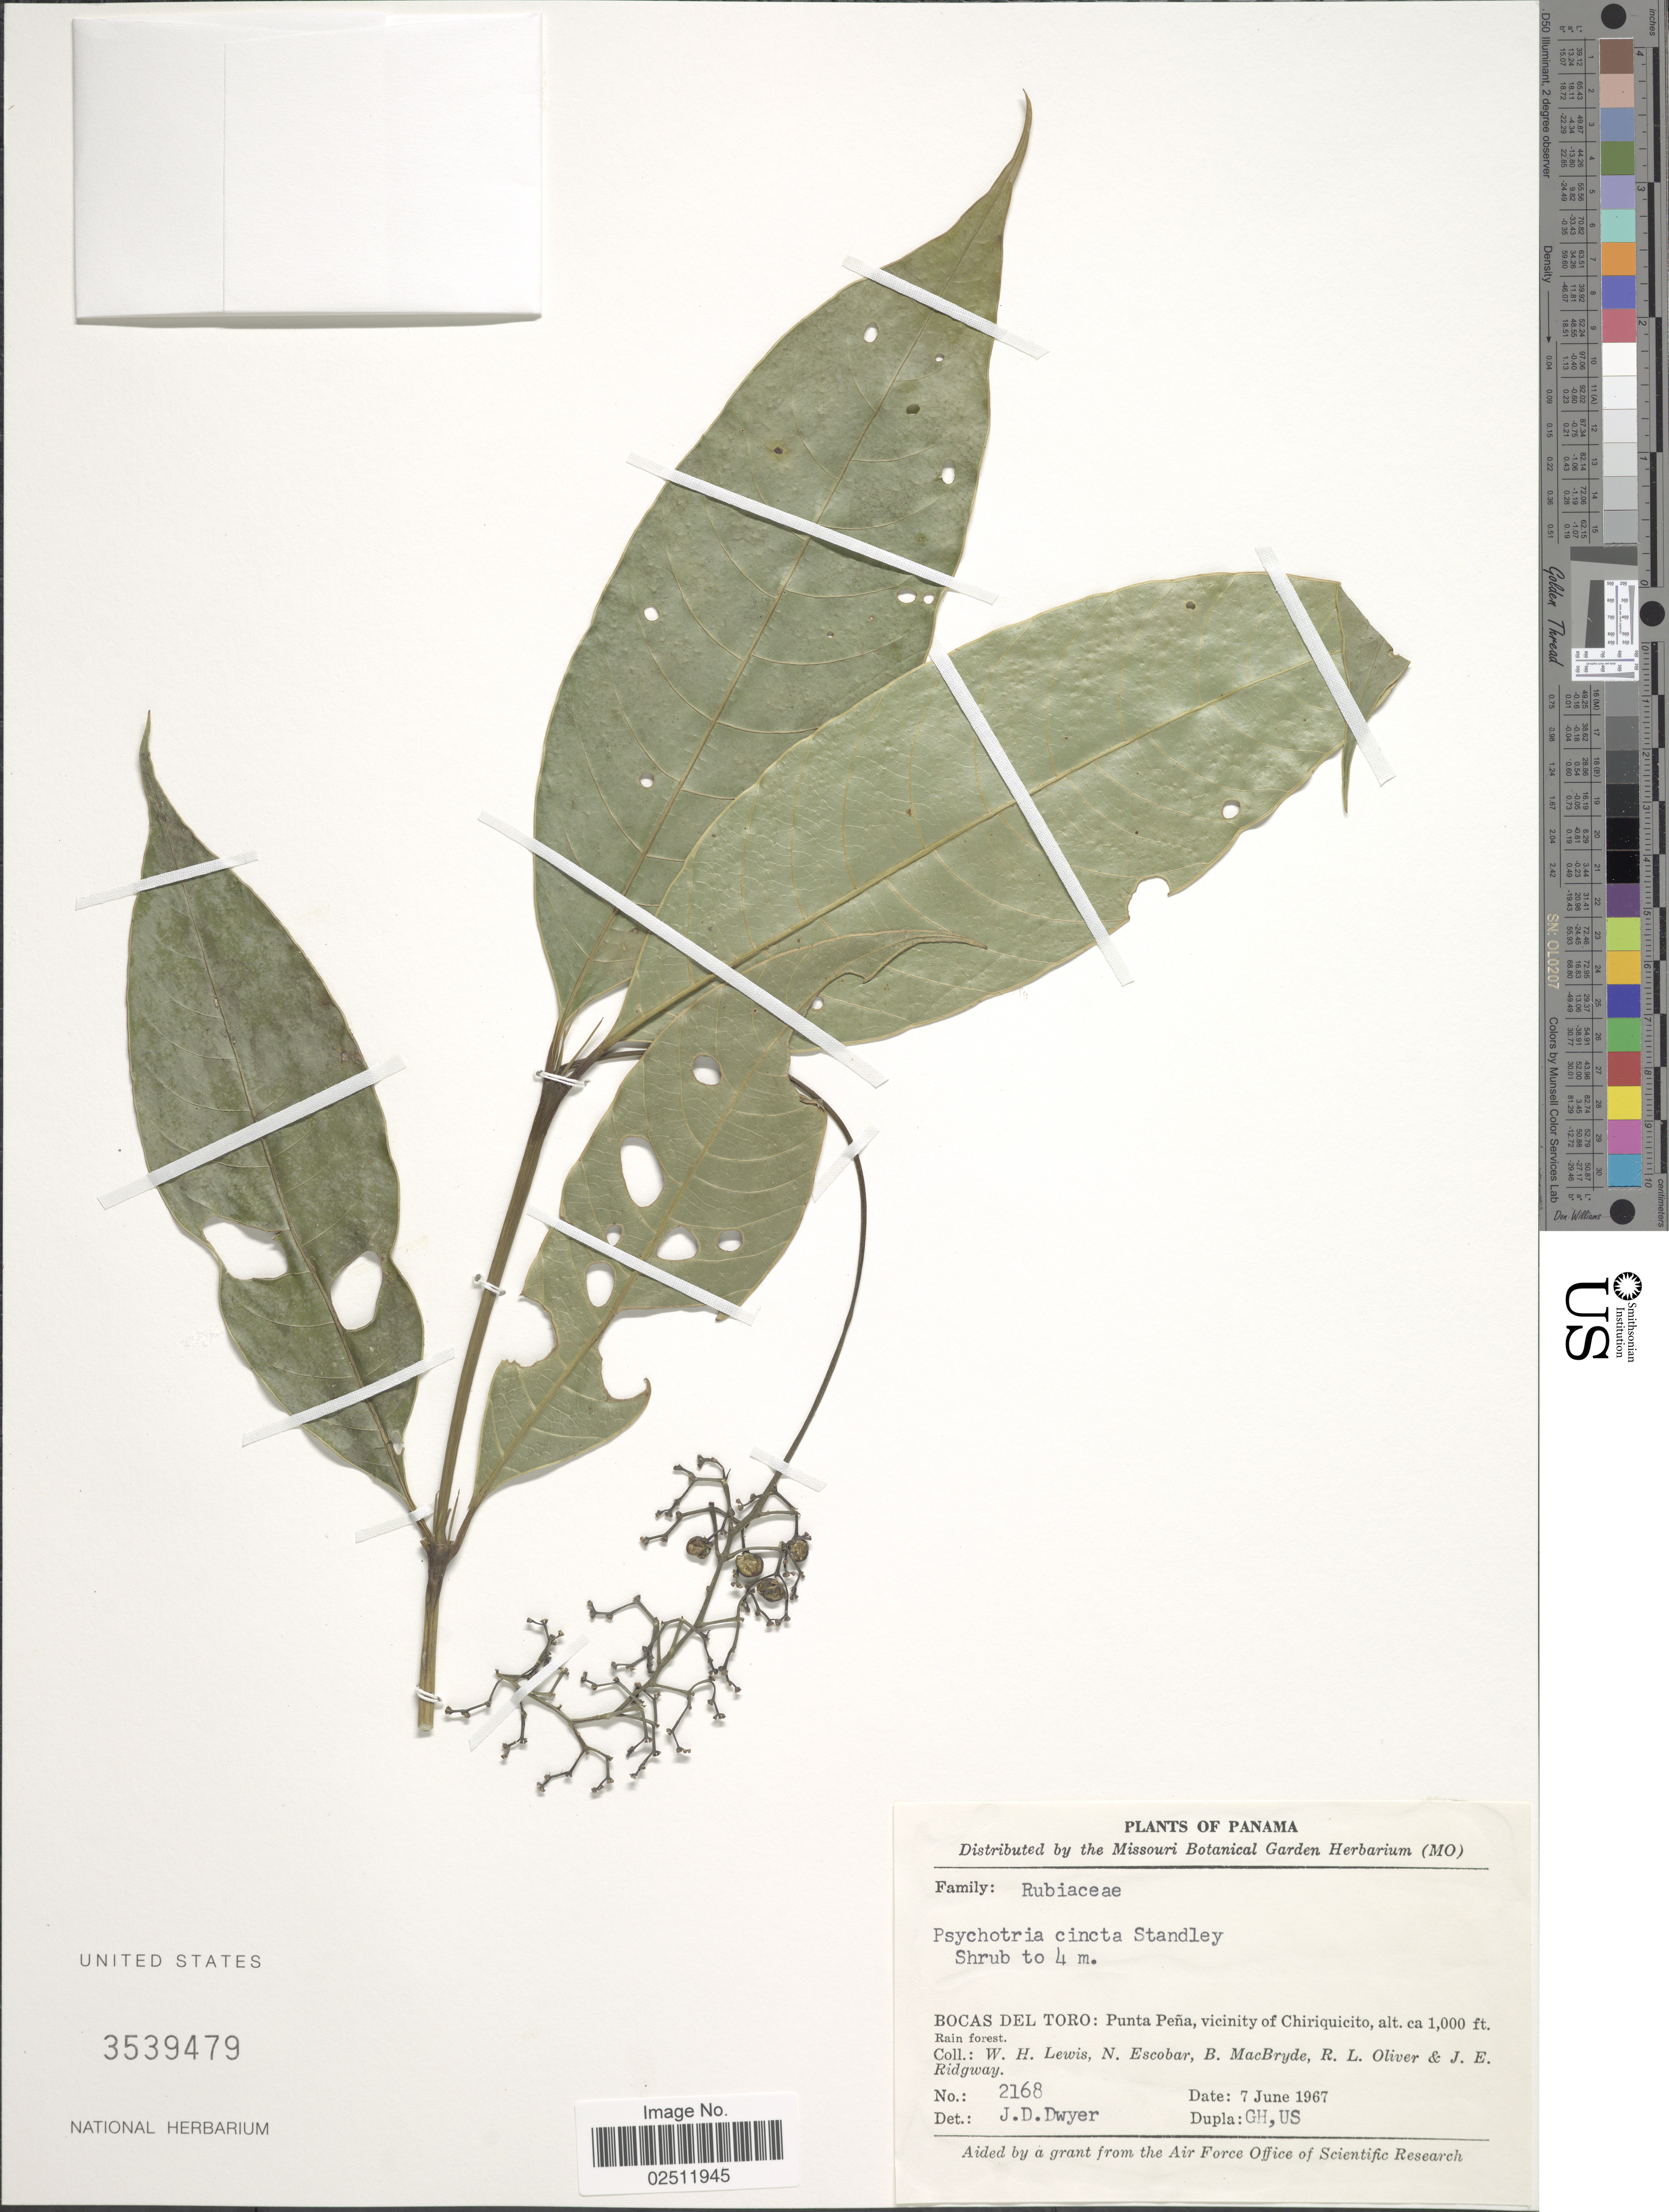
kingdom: Plantae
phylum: Tracheophyta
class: Magnoliopsida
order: Gentianales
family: Rubiaceae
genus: Psychotria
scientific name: Psychotria cincta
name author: Standl.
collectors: W. H. Lewis, N. Escobar, B. MacBryde, R. Oliver & J. Ridgway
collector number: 2168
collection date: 1967-06-07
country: Panama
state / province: Bocas del Toro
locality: Punta Peña, vicinity of Chiriquicito.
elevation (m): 305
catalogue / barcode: US 3539479